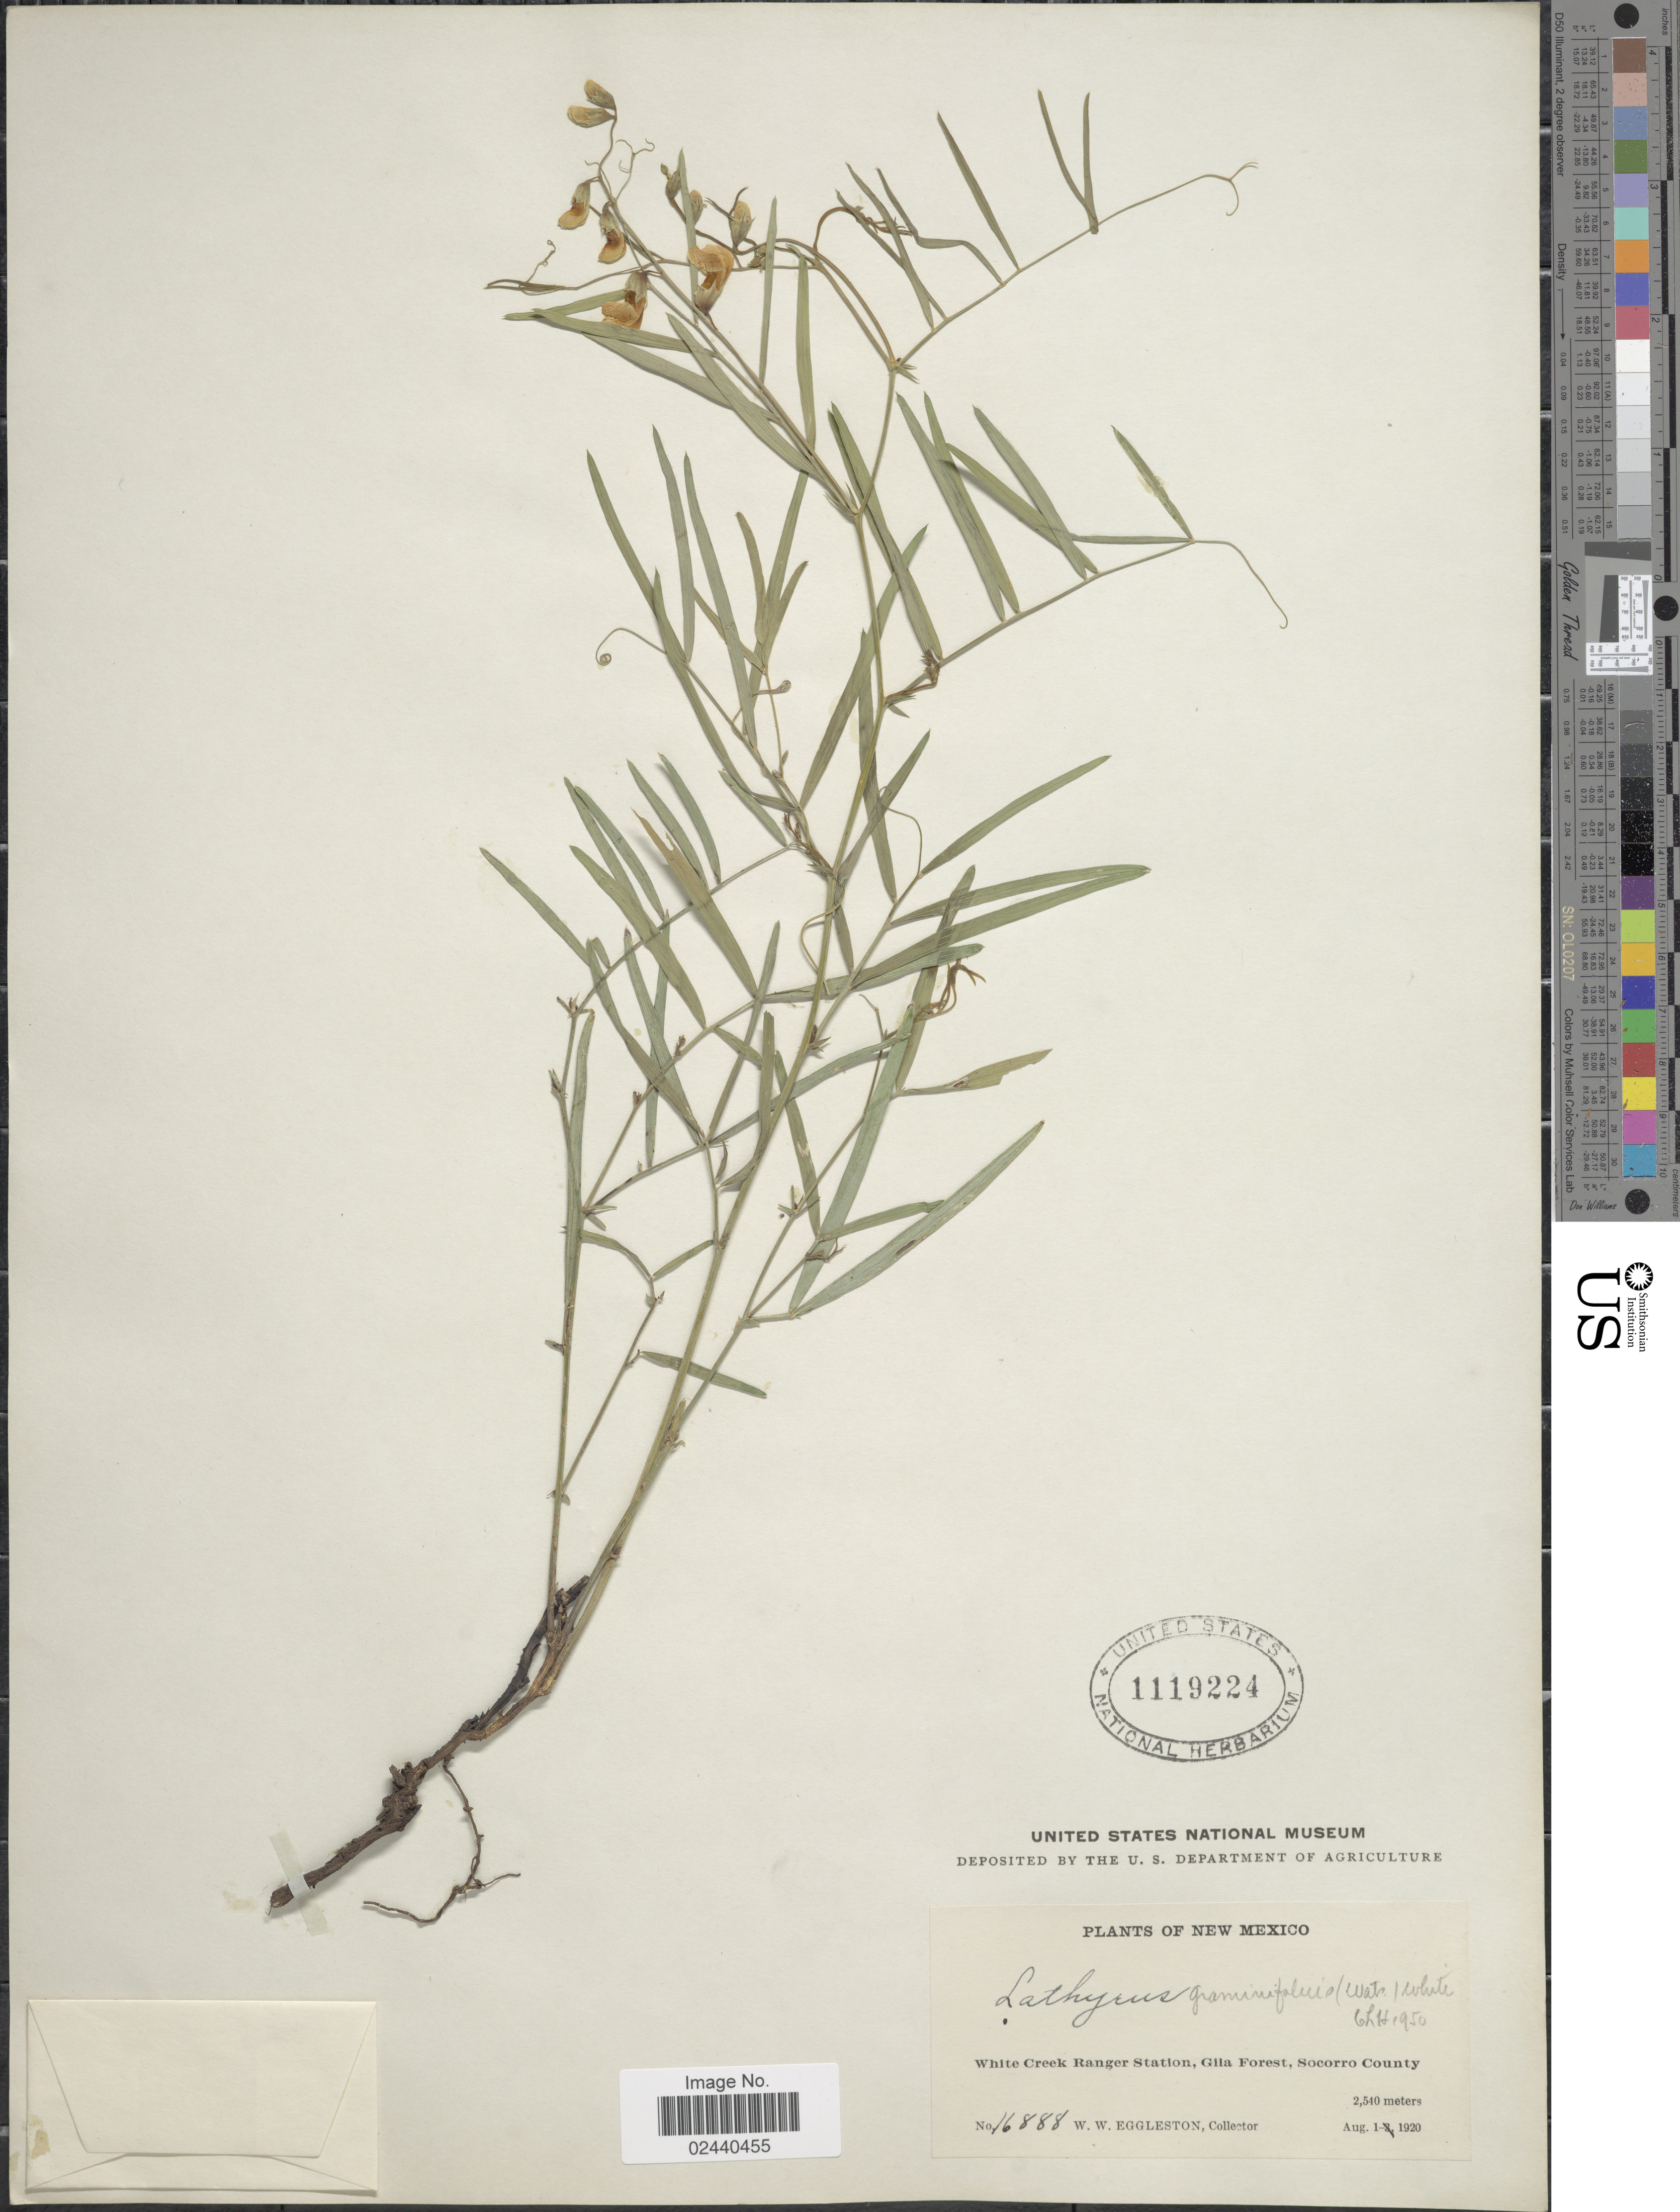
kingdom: Plantae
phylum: Tracheophyta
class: Magnoliopsida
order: Fabales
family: Fabaceae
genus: Lathyrus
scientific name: Lathyrus graminifolius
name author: (S. Watson) T.G. White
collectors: W. W. Eggleston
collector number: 16888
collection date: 1920-08-01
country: United States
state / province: New Mexico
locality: White Creek Ranger Station, Gila Forest, Socorro County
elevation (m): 2540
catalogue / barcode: US 1119224